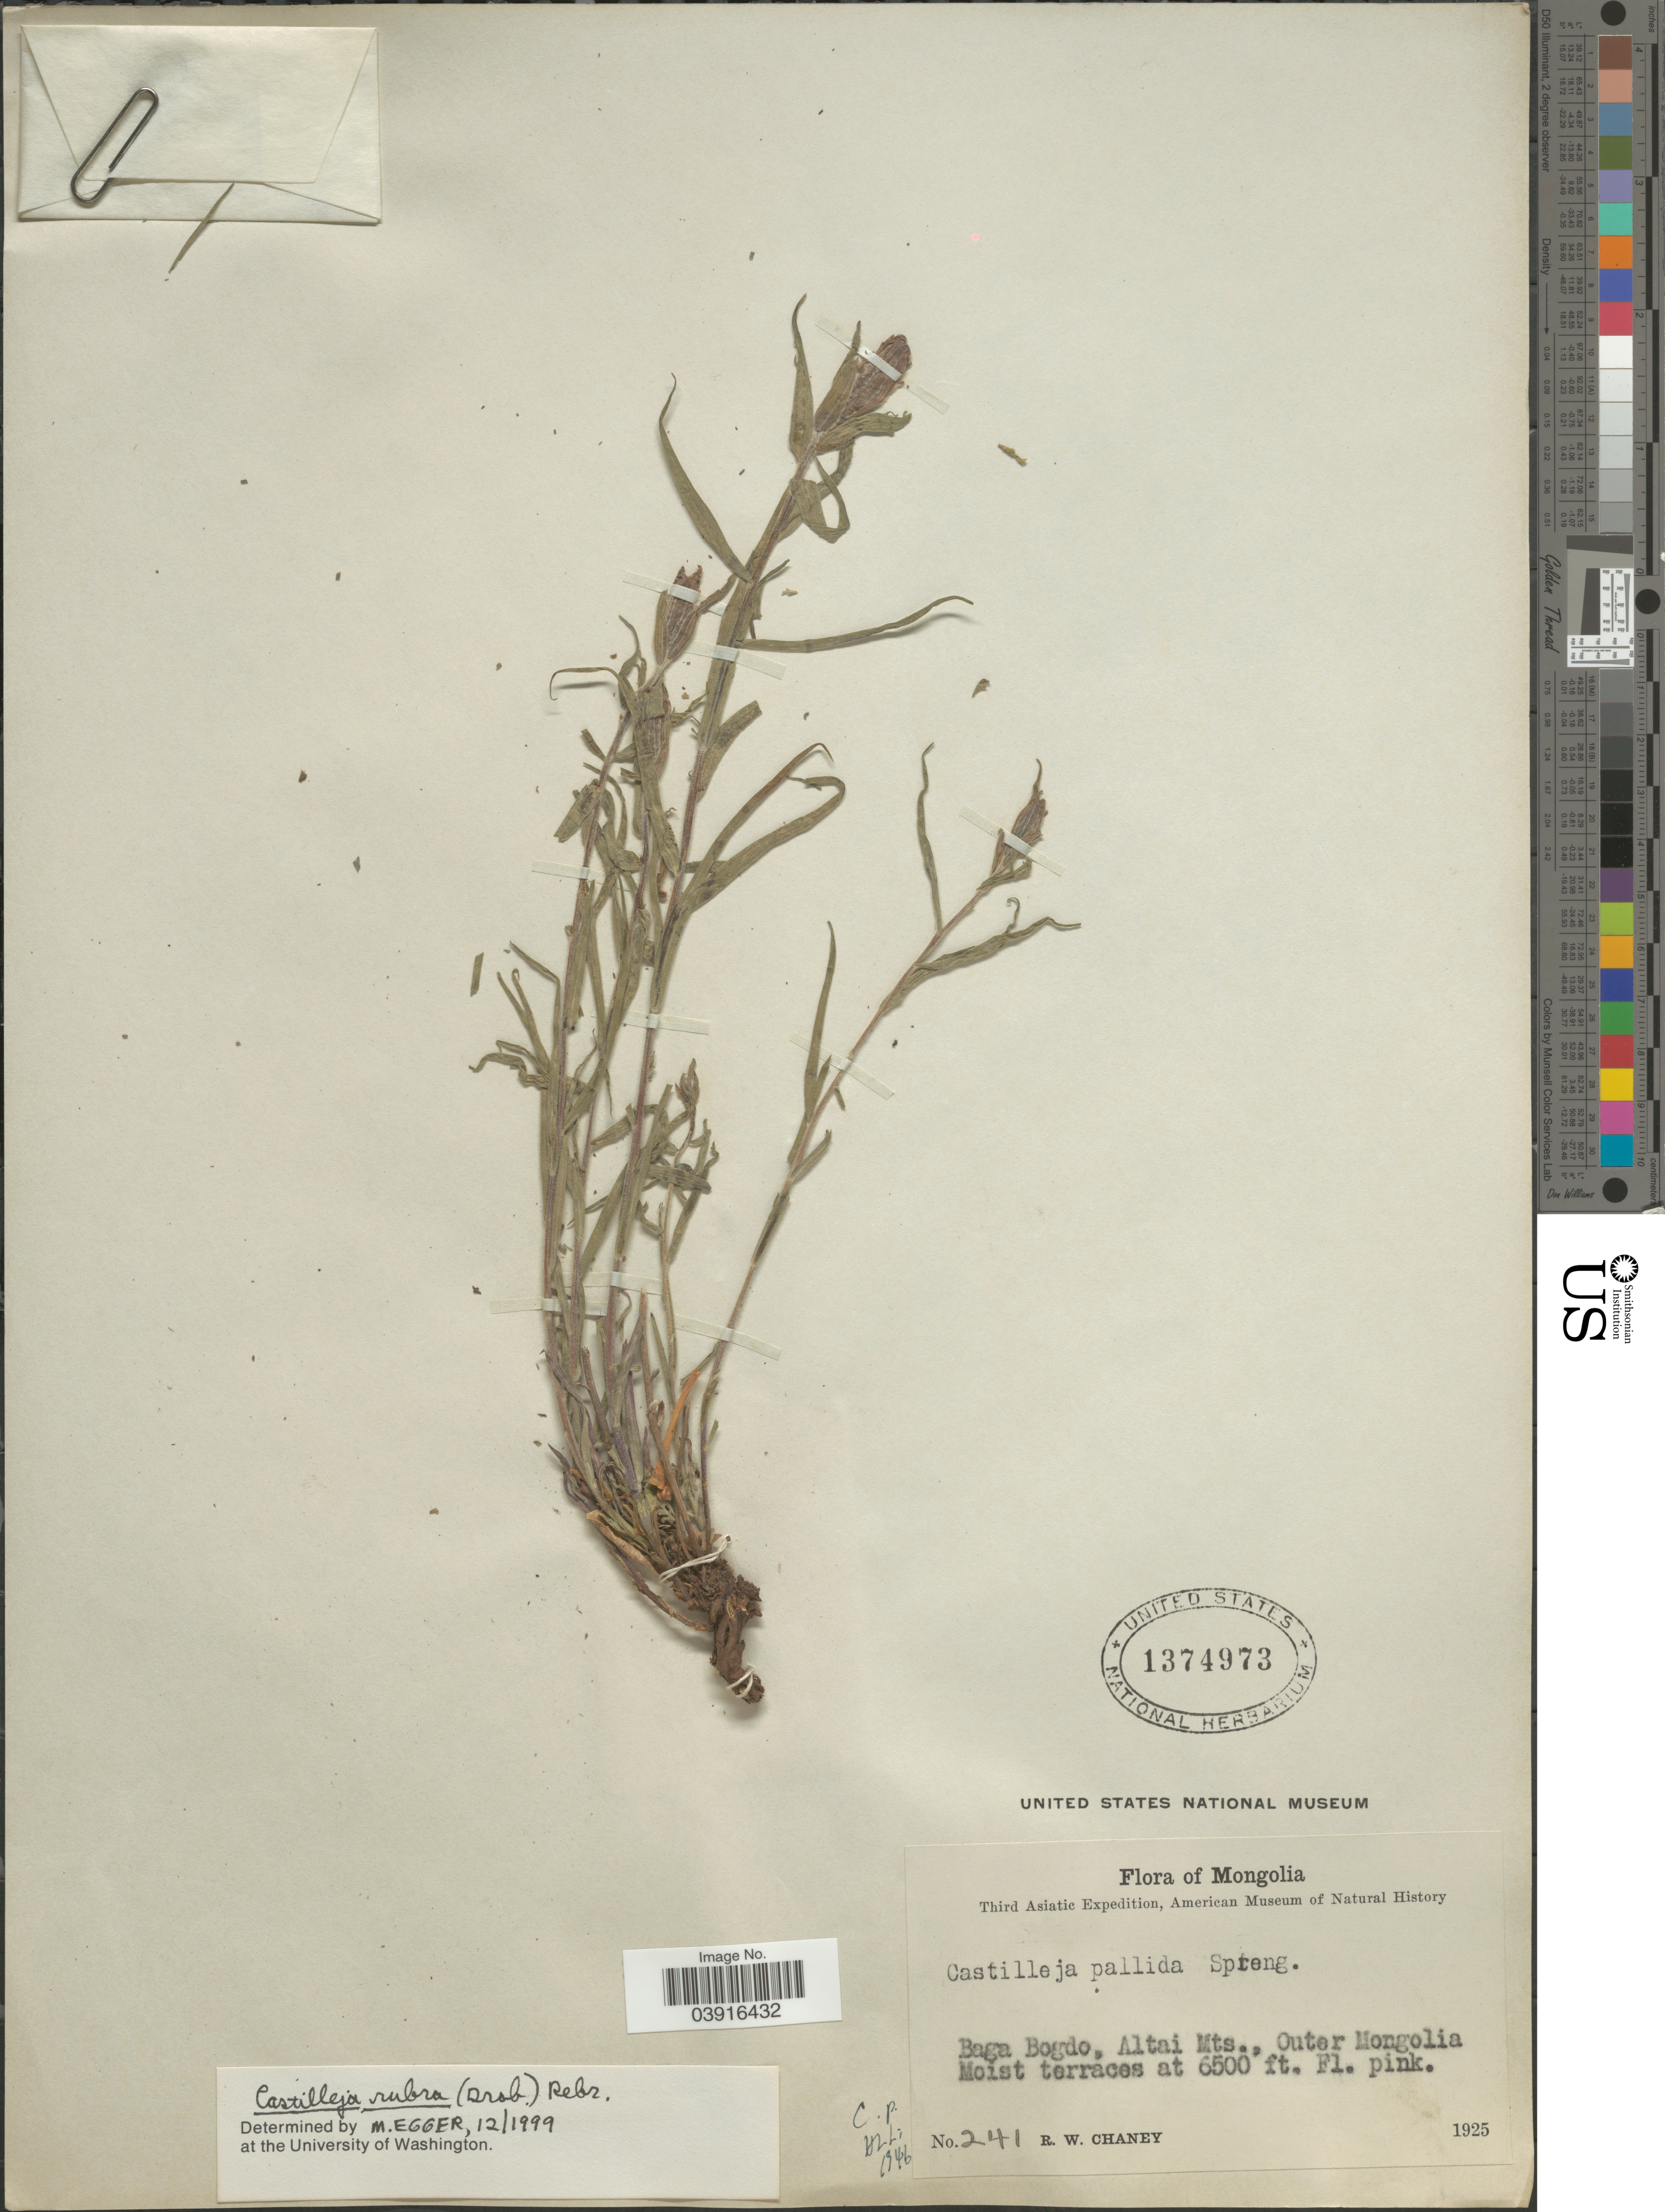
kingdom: Plantae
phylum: Tracheophyta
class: Magnoliopsida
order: Lamiales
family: Orobanchaceae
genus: Castilleja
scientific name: Castilleja rubra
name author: (Drobow) Rebr.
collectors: R. Chaney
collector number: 241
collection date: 1925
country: Mongolia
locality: Mongolia. Baga Bogdo, Altai Mts., Outer Mongolia.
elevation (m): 1981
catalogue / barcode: US 1374973